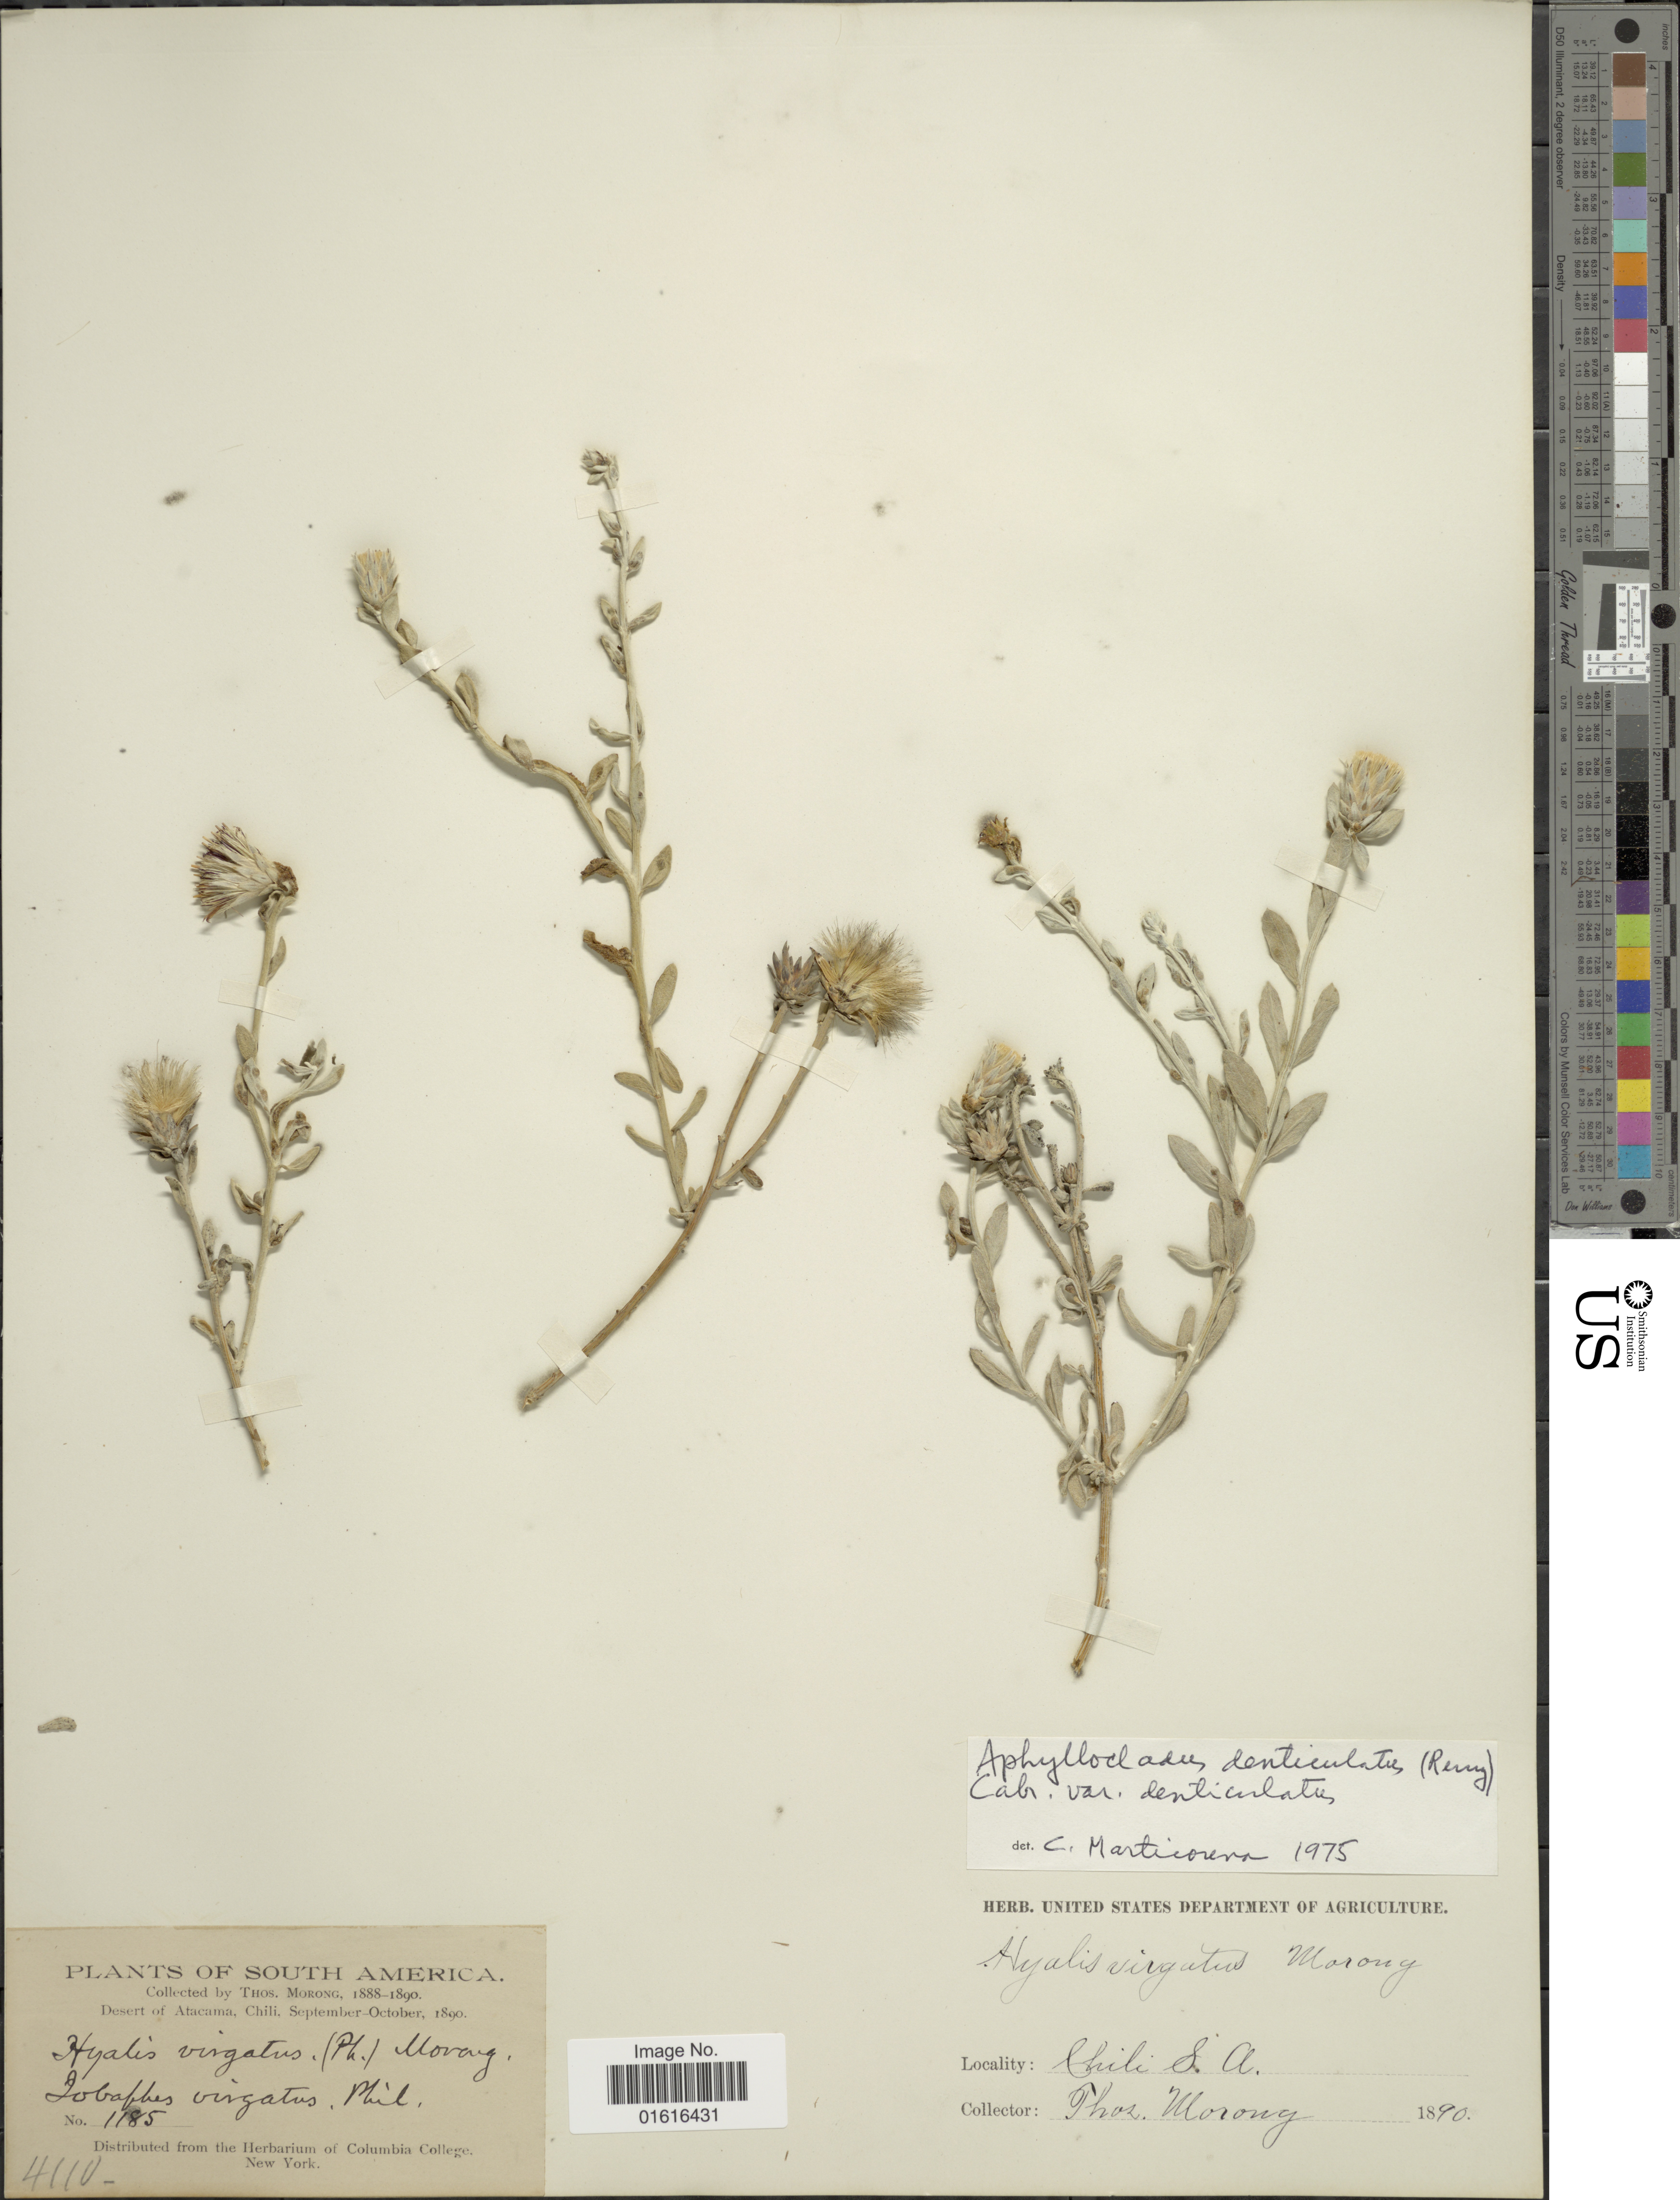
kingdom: Plantae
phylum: Tracheophyta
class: Magnoliopsida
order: Asterales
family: Asteraceae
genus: Aphyllocladus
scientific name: Aphyllocladus denticulatus var. denticulatus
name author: (J. Rémy ex Remy) Cabrera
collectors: ex herb. T. Morong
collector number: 1185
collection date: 1888/1890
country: Chile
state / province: Atacama (III)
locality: Desert of Atacama